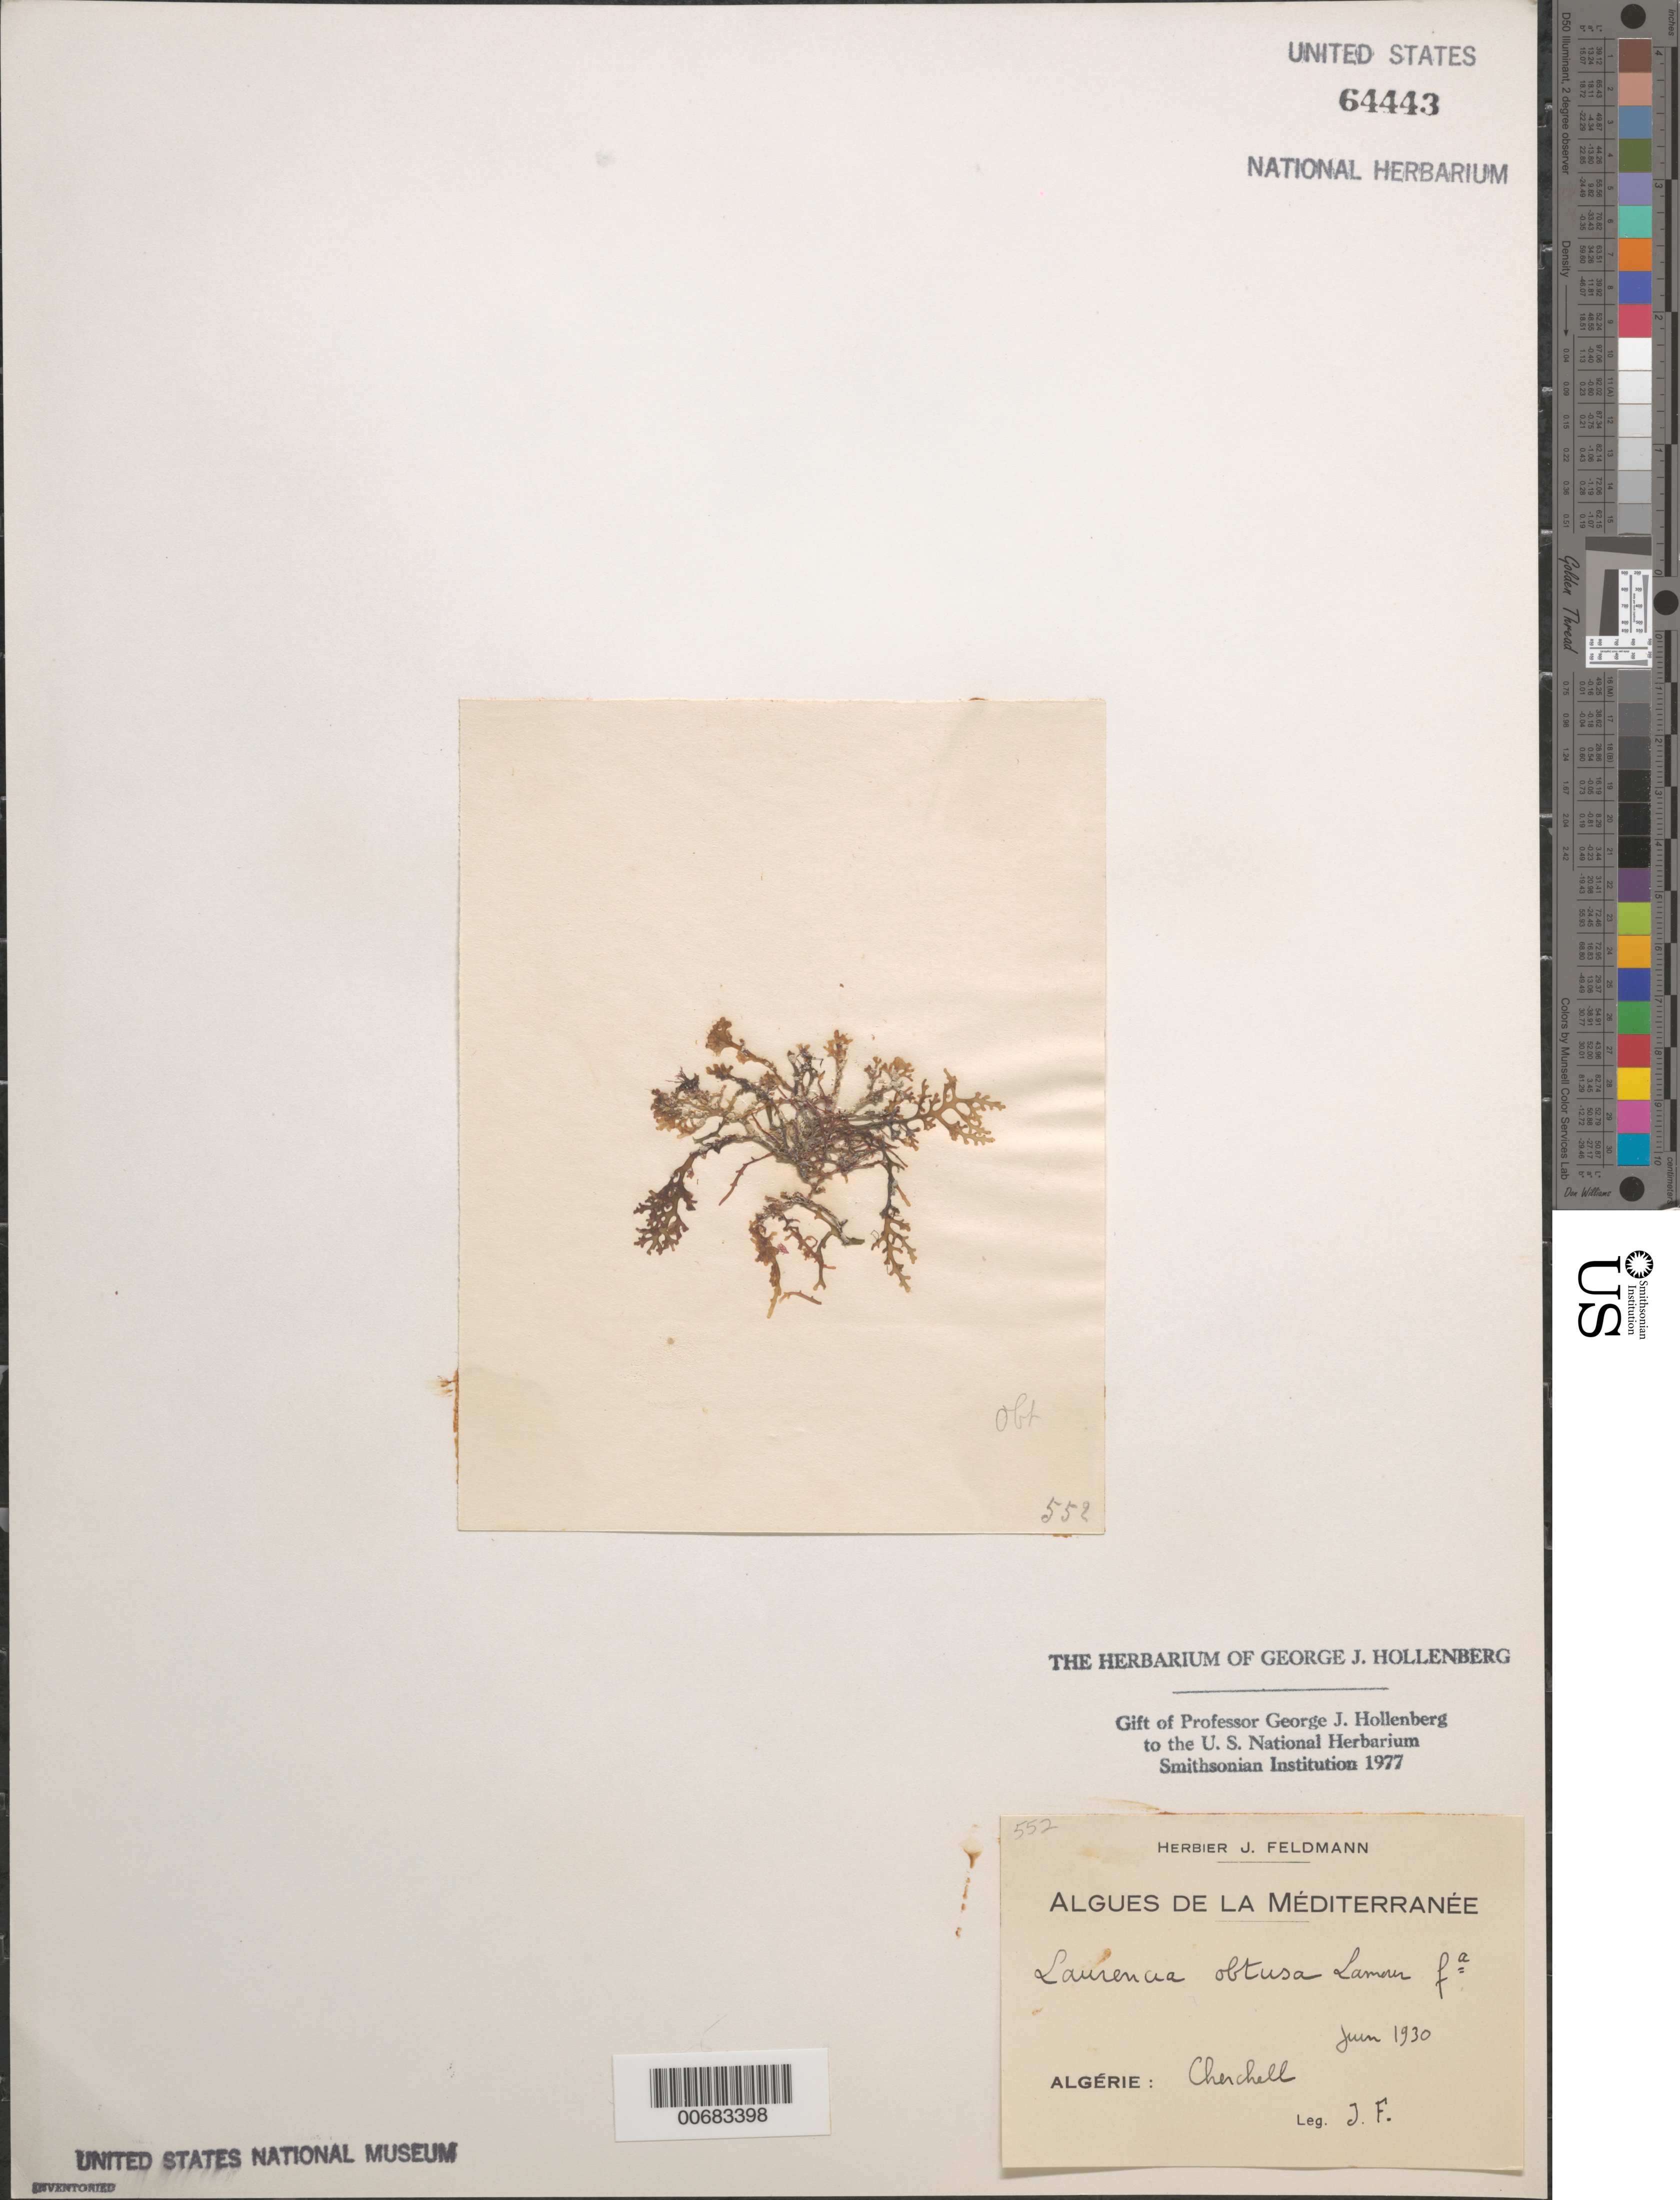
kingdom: Plantae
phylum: Rhodophyta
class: Florideophyceae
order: Ceramiales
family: Rhodomelaceae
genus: Laurencia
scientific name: Laurencia obtusa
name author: (Huds.) J.V.Lamouroux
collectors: J. Feldmann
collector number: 552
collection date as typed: Jun 1930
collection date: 1930-06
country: Algeria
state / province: Tipaza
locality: Cherchell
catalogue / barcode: US 64443